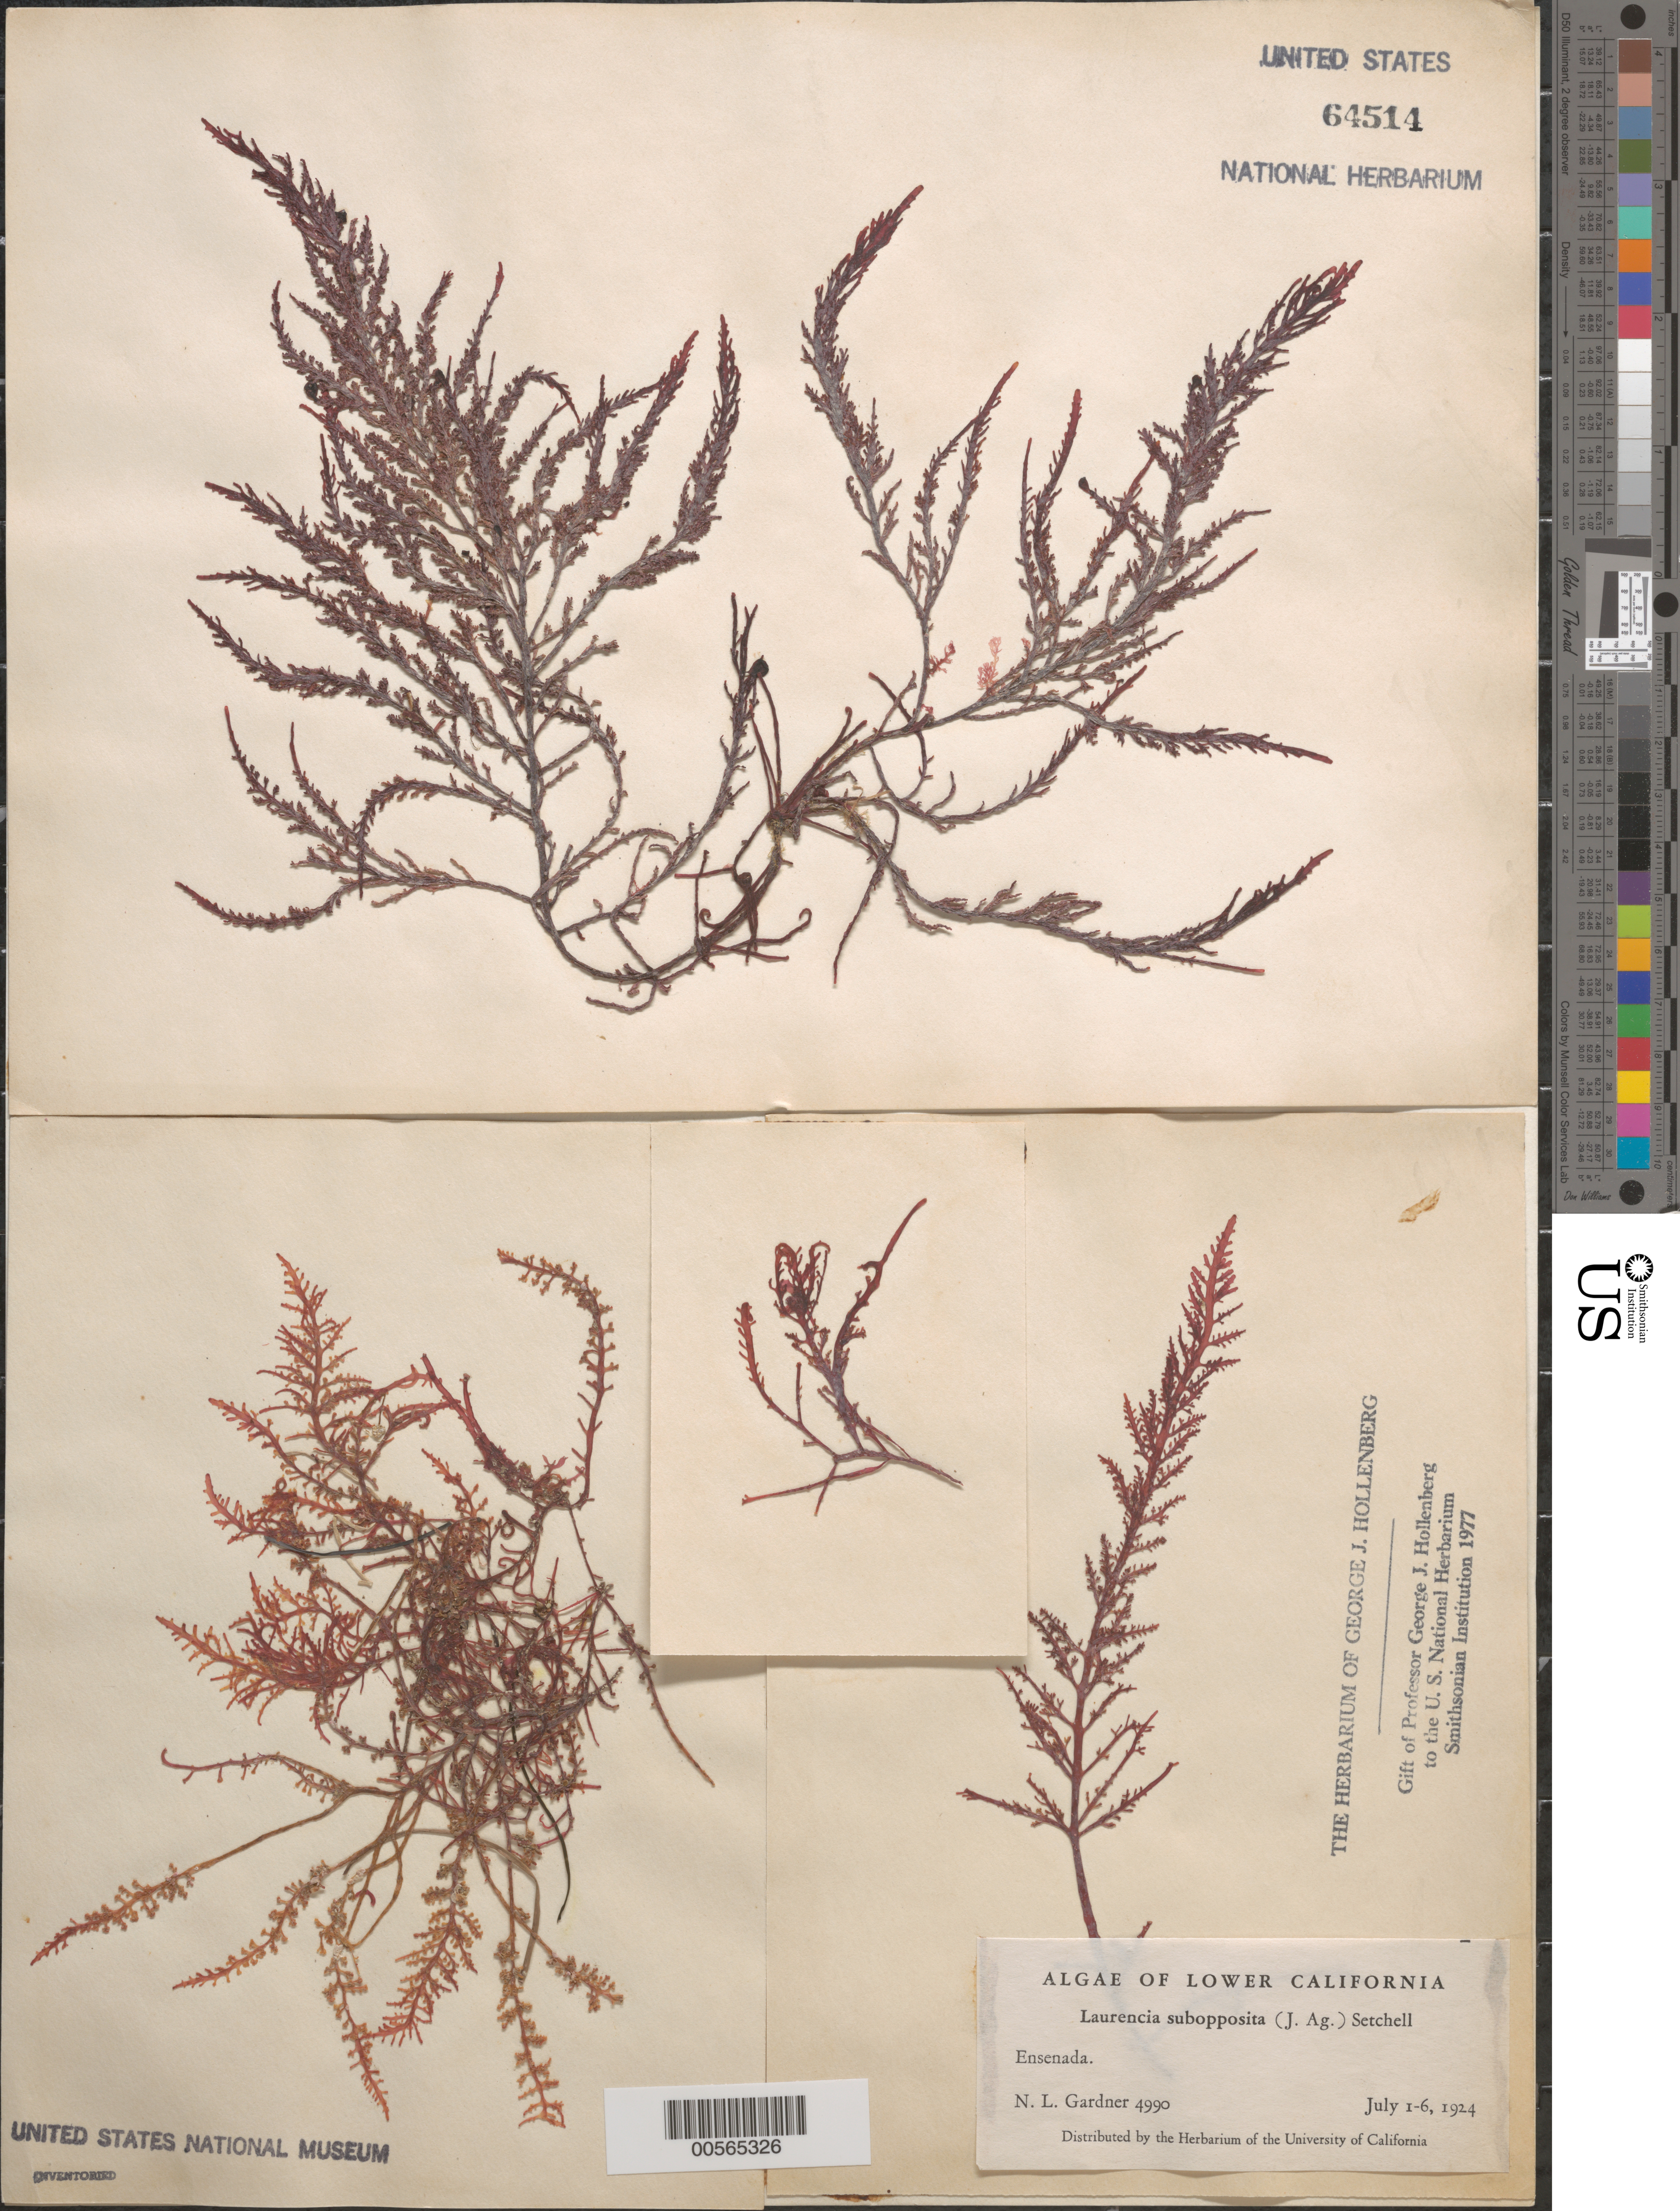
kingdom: Plantae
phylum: Rhodophyta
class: Florideophyceae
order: Ceramiales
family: Rhodomelaceae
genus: Laurencia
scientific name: Laurencia subopposita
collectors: N. Gardner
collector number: NLG 4990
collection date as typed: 01 Jul 1964 to 06 Jul 1924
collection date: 1924-07-06/1964-07-01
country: Mexico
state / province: Baja California Norte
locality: Ensenada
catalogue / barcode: US 64514